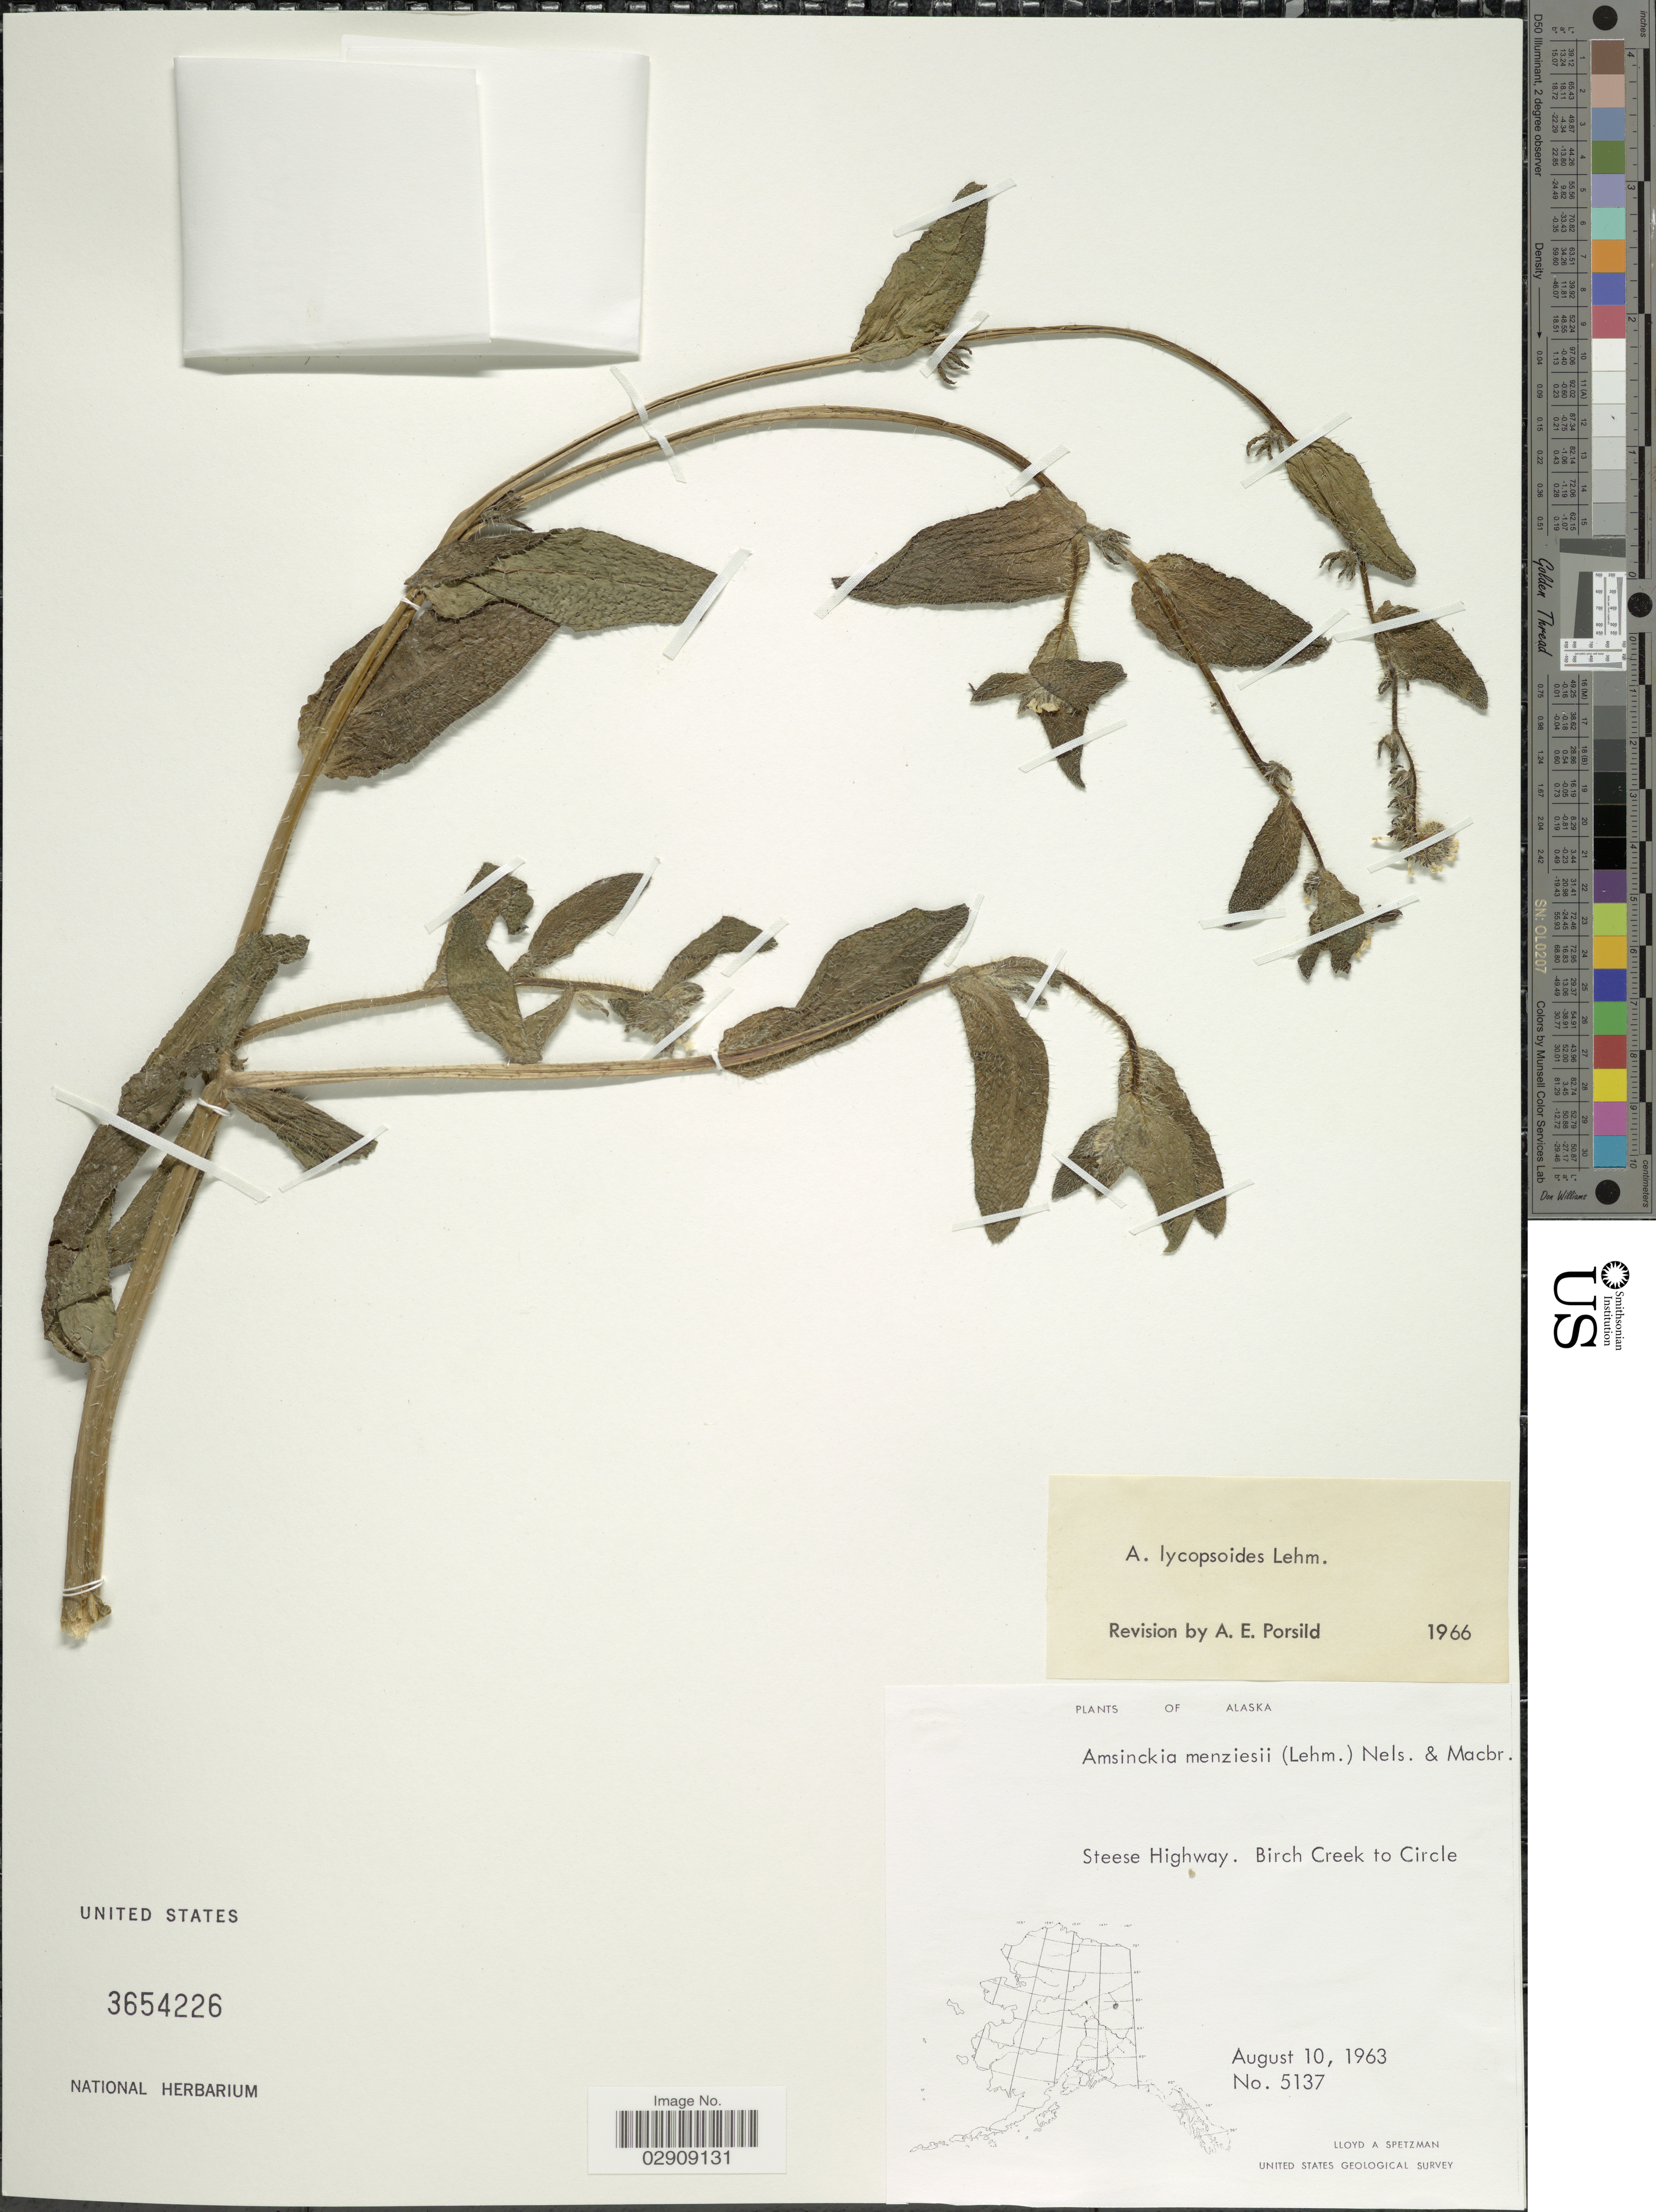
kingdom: Plantae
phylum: Tracheophyta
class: Magnoliopsida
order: Boraginales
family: Boraginaceae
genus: Amsinckia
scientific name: Amsinckia lycopsoides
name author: Lehm.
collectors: L. Spetzman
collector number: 5137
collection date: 1963-08-10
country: United States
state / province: Alaska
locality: Steese Highway. Birch Creek to Circle.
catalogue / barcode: US 3654226